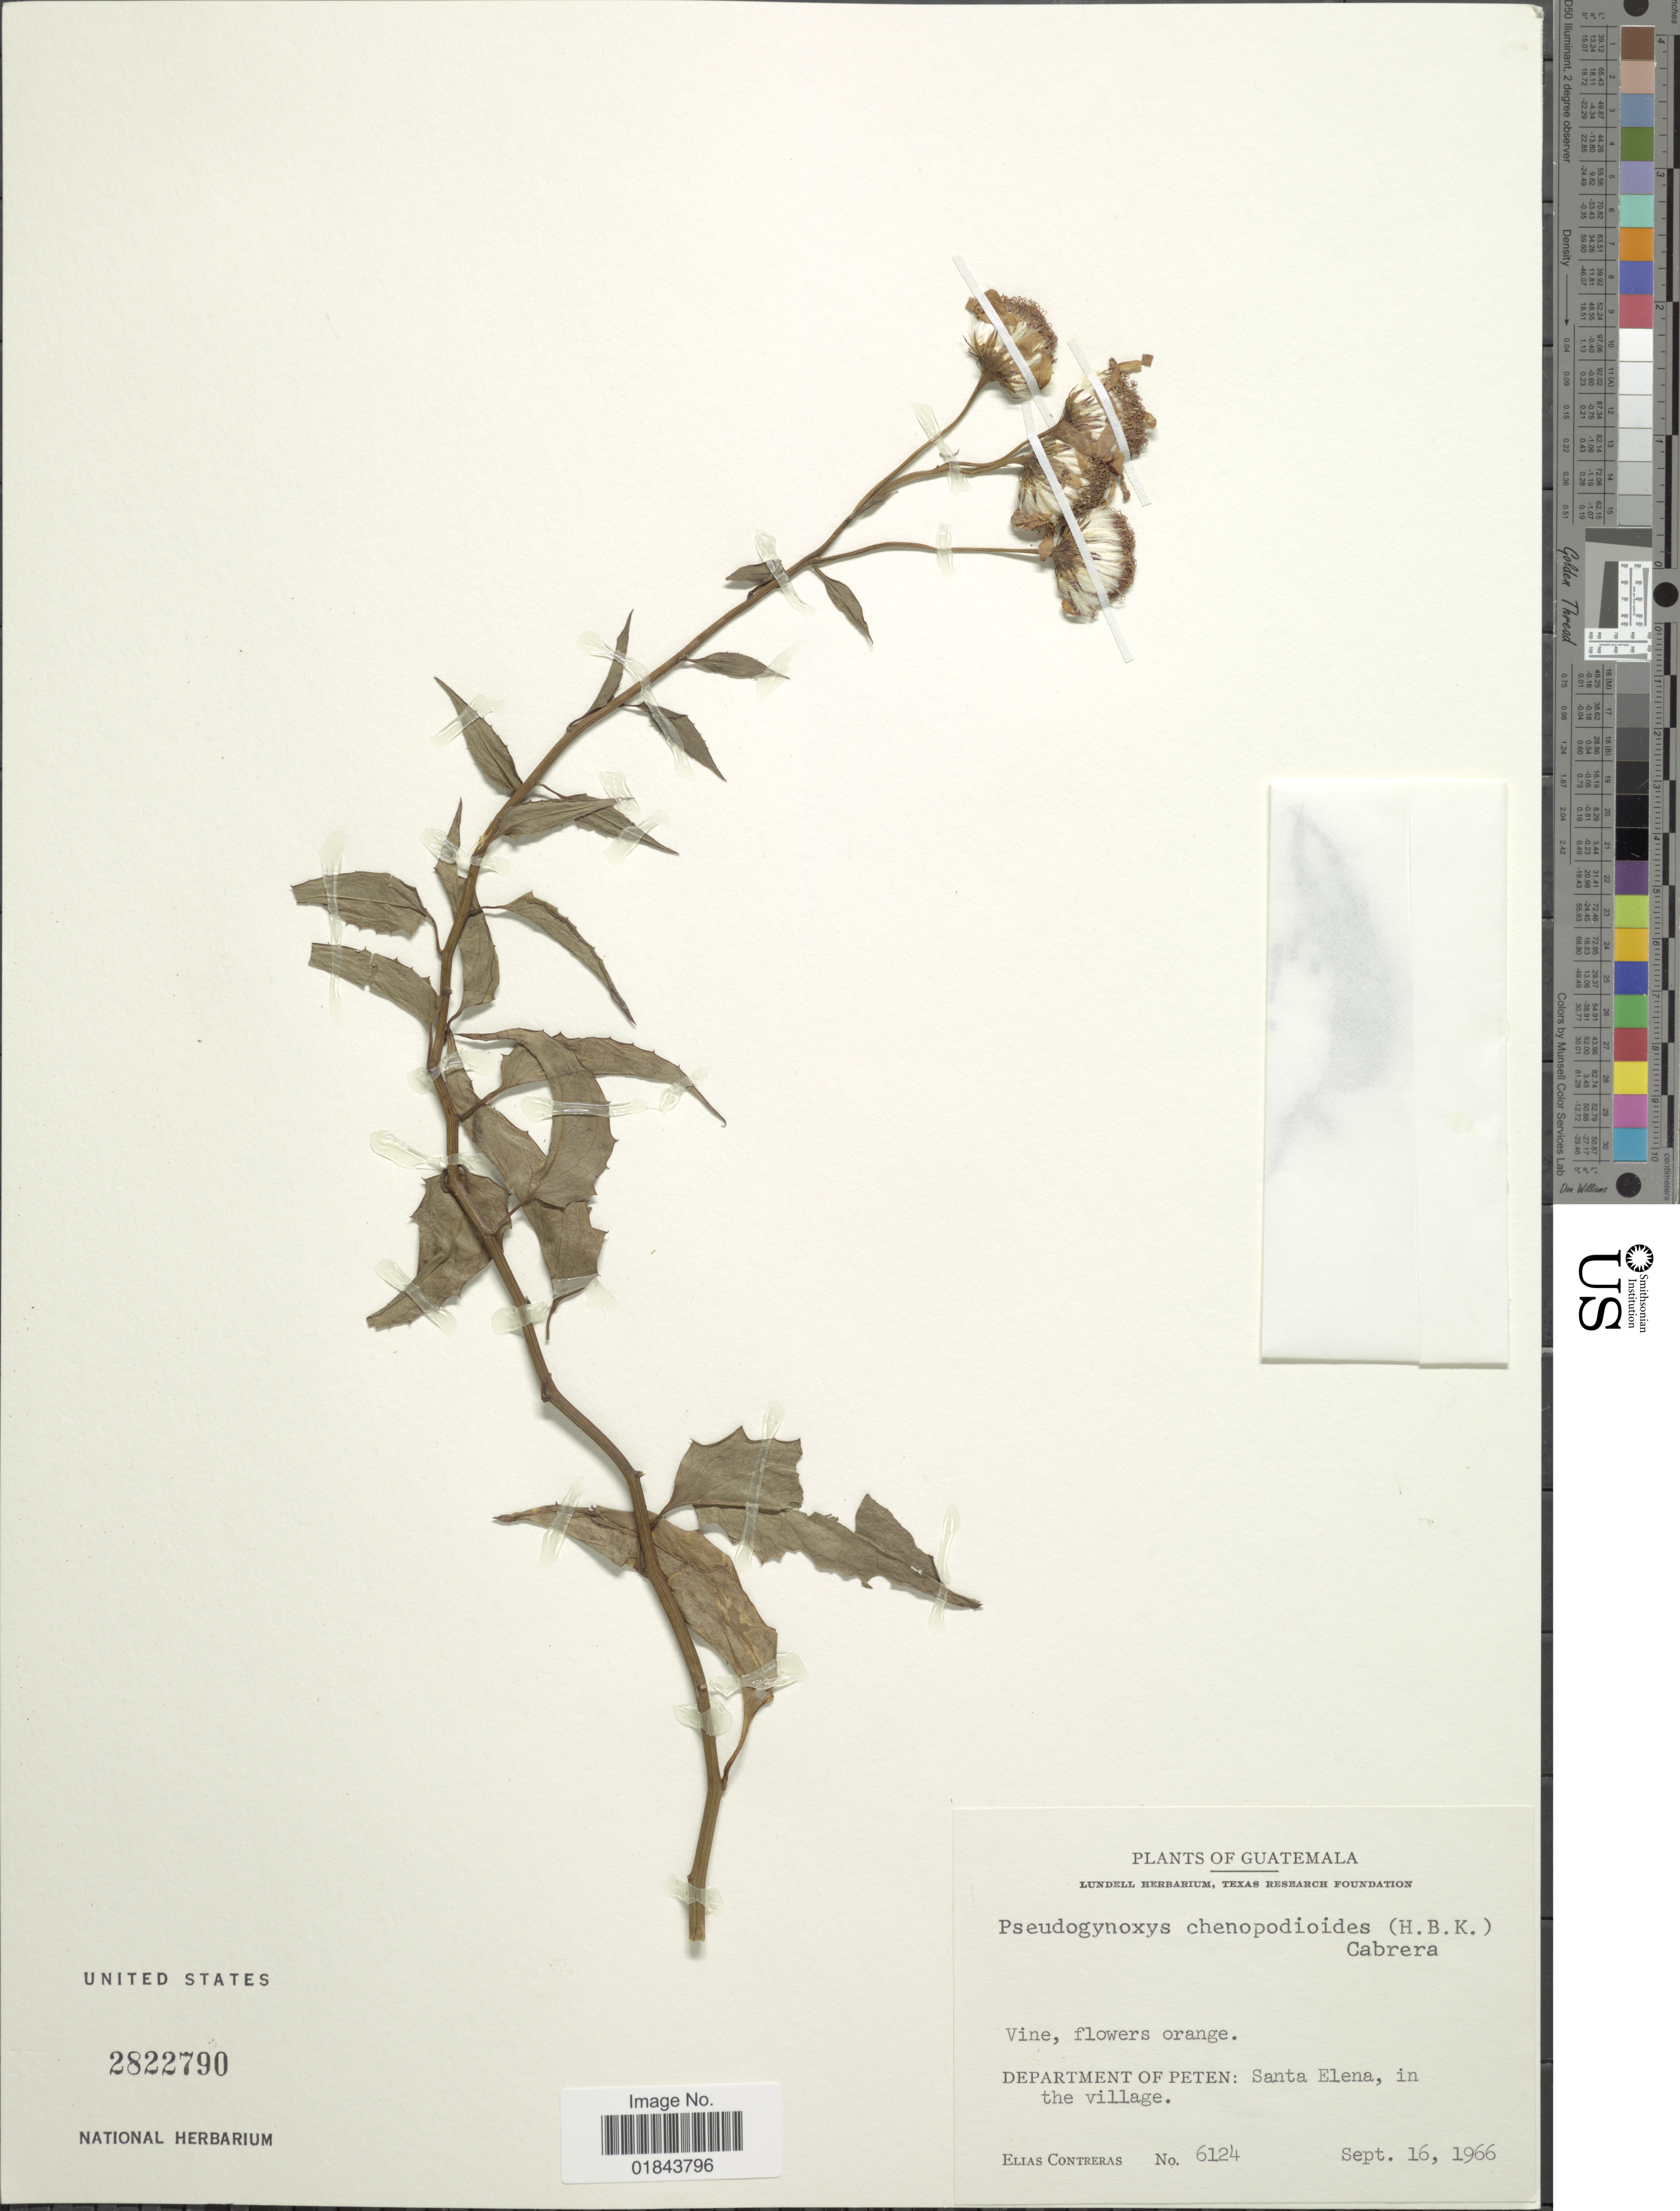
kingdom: Plantae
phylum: Tracheophyta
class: Magnoliopsida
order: Asterales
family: Asteraceae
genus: Pseudogynoxys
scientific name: Pseudogynoxys chenopodioides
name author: (Kunth) Cabrera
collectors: E. Contreras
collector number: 6124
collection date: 1966-09-16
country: Guatemala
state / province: El Petén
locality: Department of Peten: Santa Elena, in the village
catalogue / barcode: US 2822790